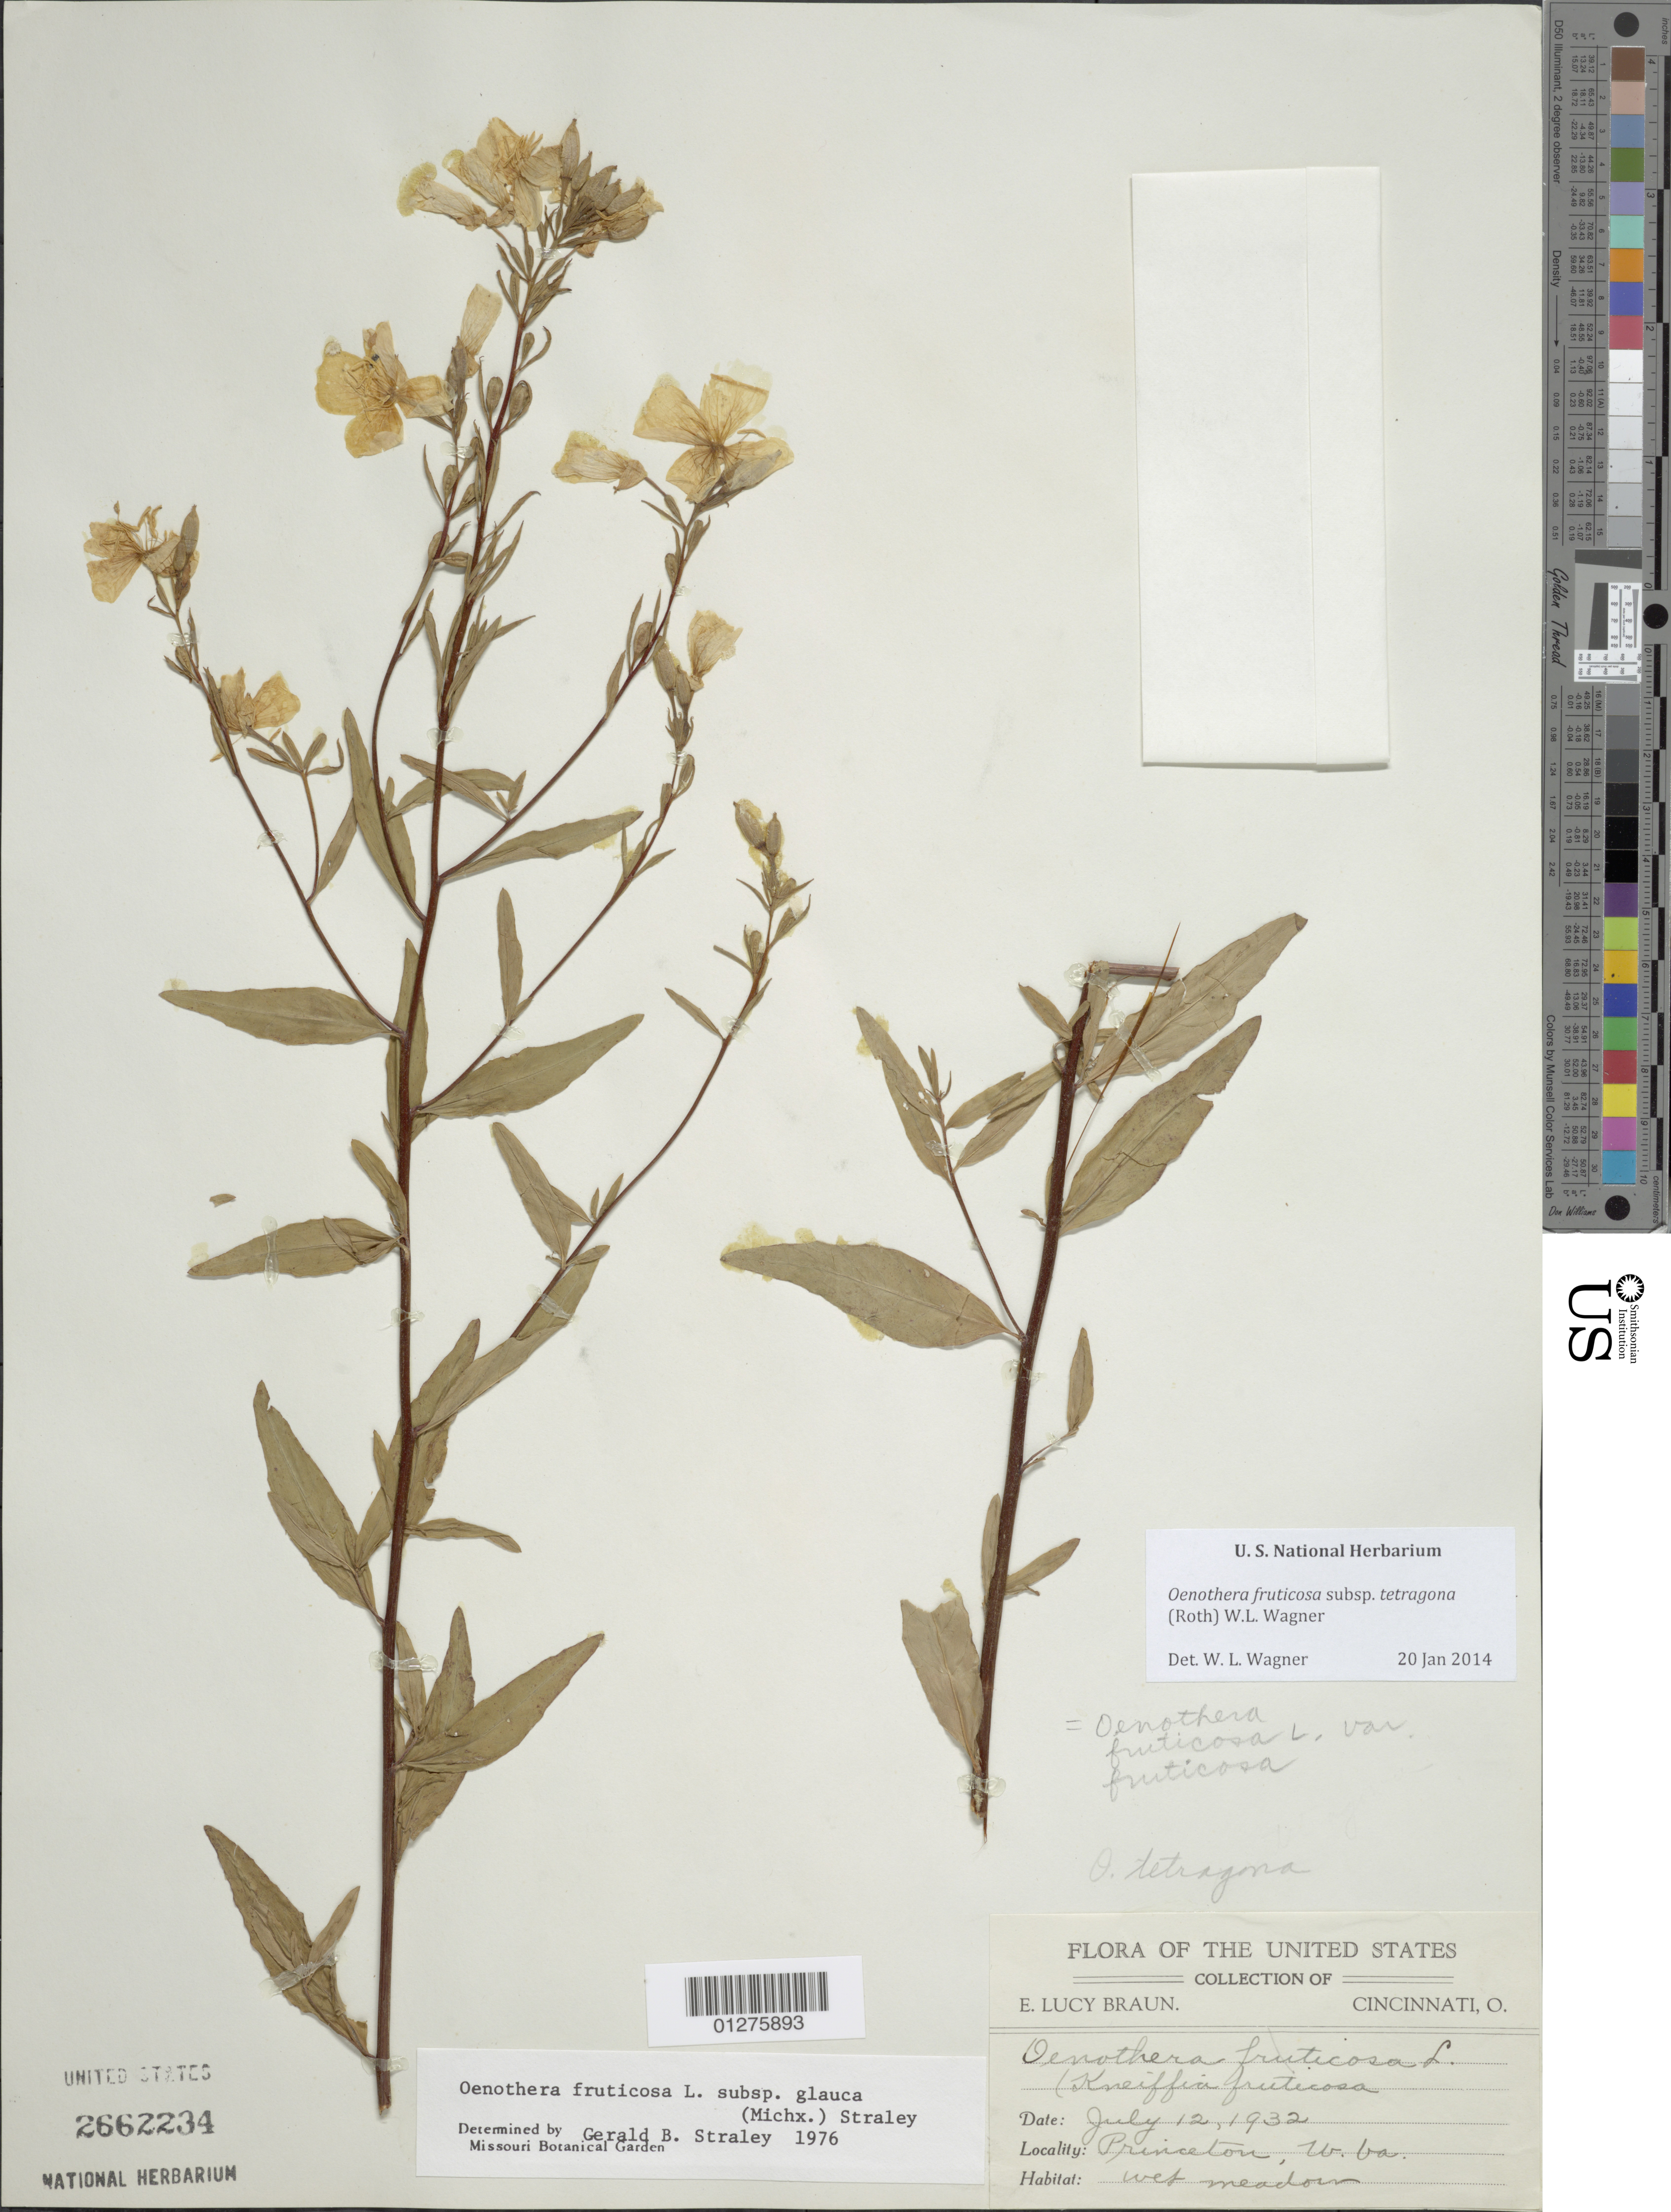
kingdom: Plantae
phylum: Tracheophyta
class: Magnoliopsida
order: Myrtales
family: Onagraceae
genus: Oenothera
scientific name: Oenothera fruticosa subsp. tetragona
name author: (Roth) W.L. Wagner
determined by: Wagner, W. L., (BOT), Smithsonian Institution - National Museum of Natural History (UNITED STATES)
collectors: E. L. Braun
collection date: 1932-07-12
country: United States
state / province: West Virginia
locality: Princeton.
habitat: Wet meadow.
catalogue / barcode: US 2662234